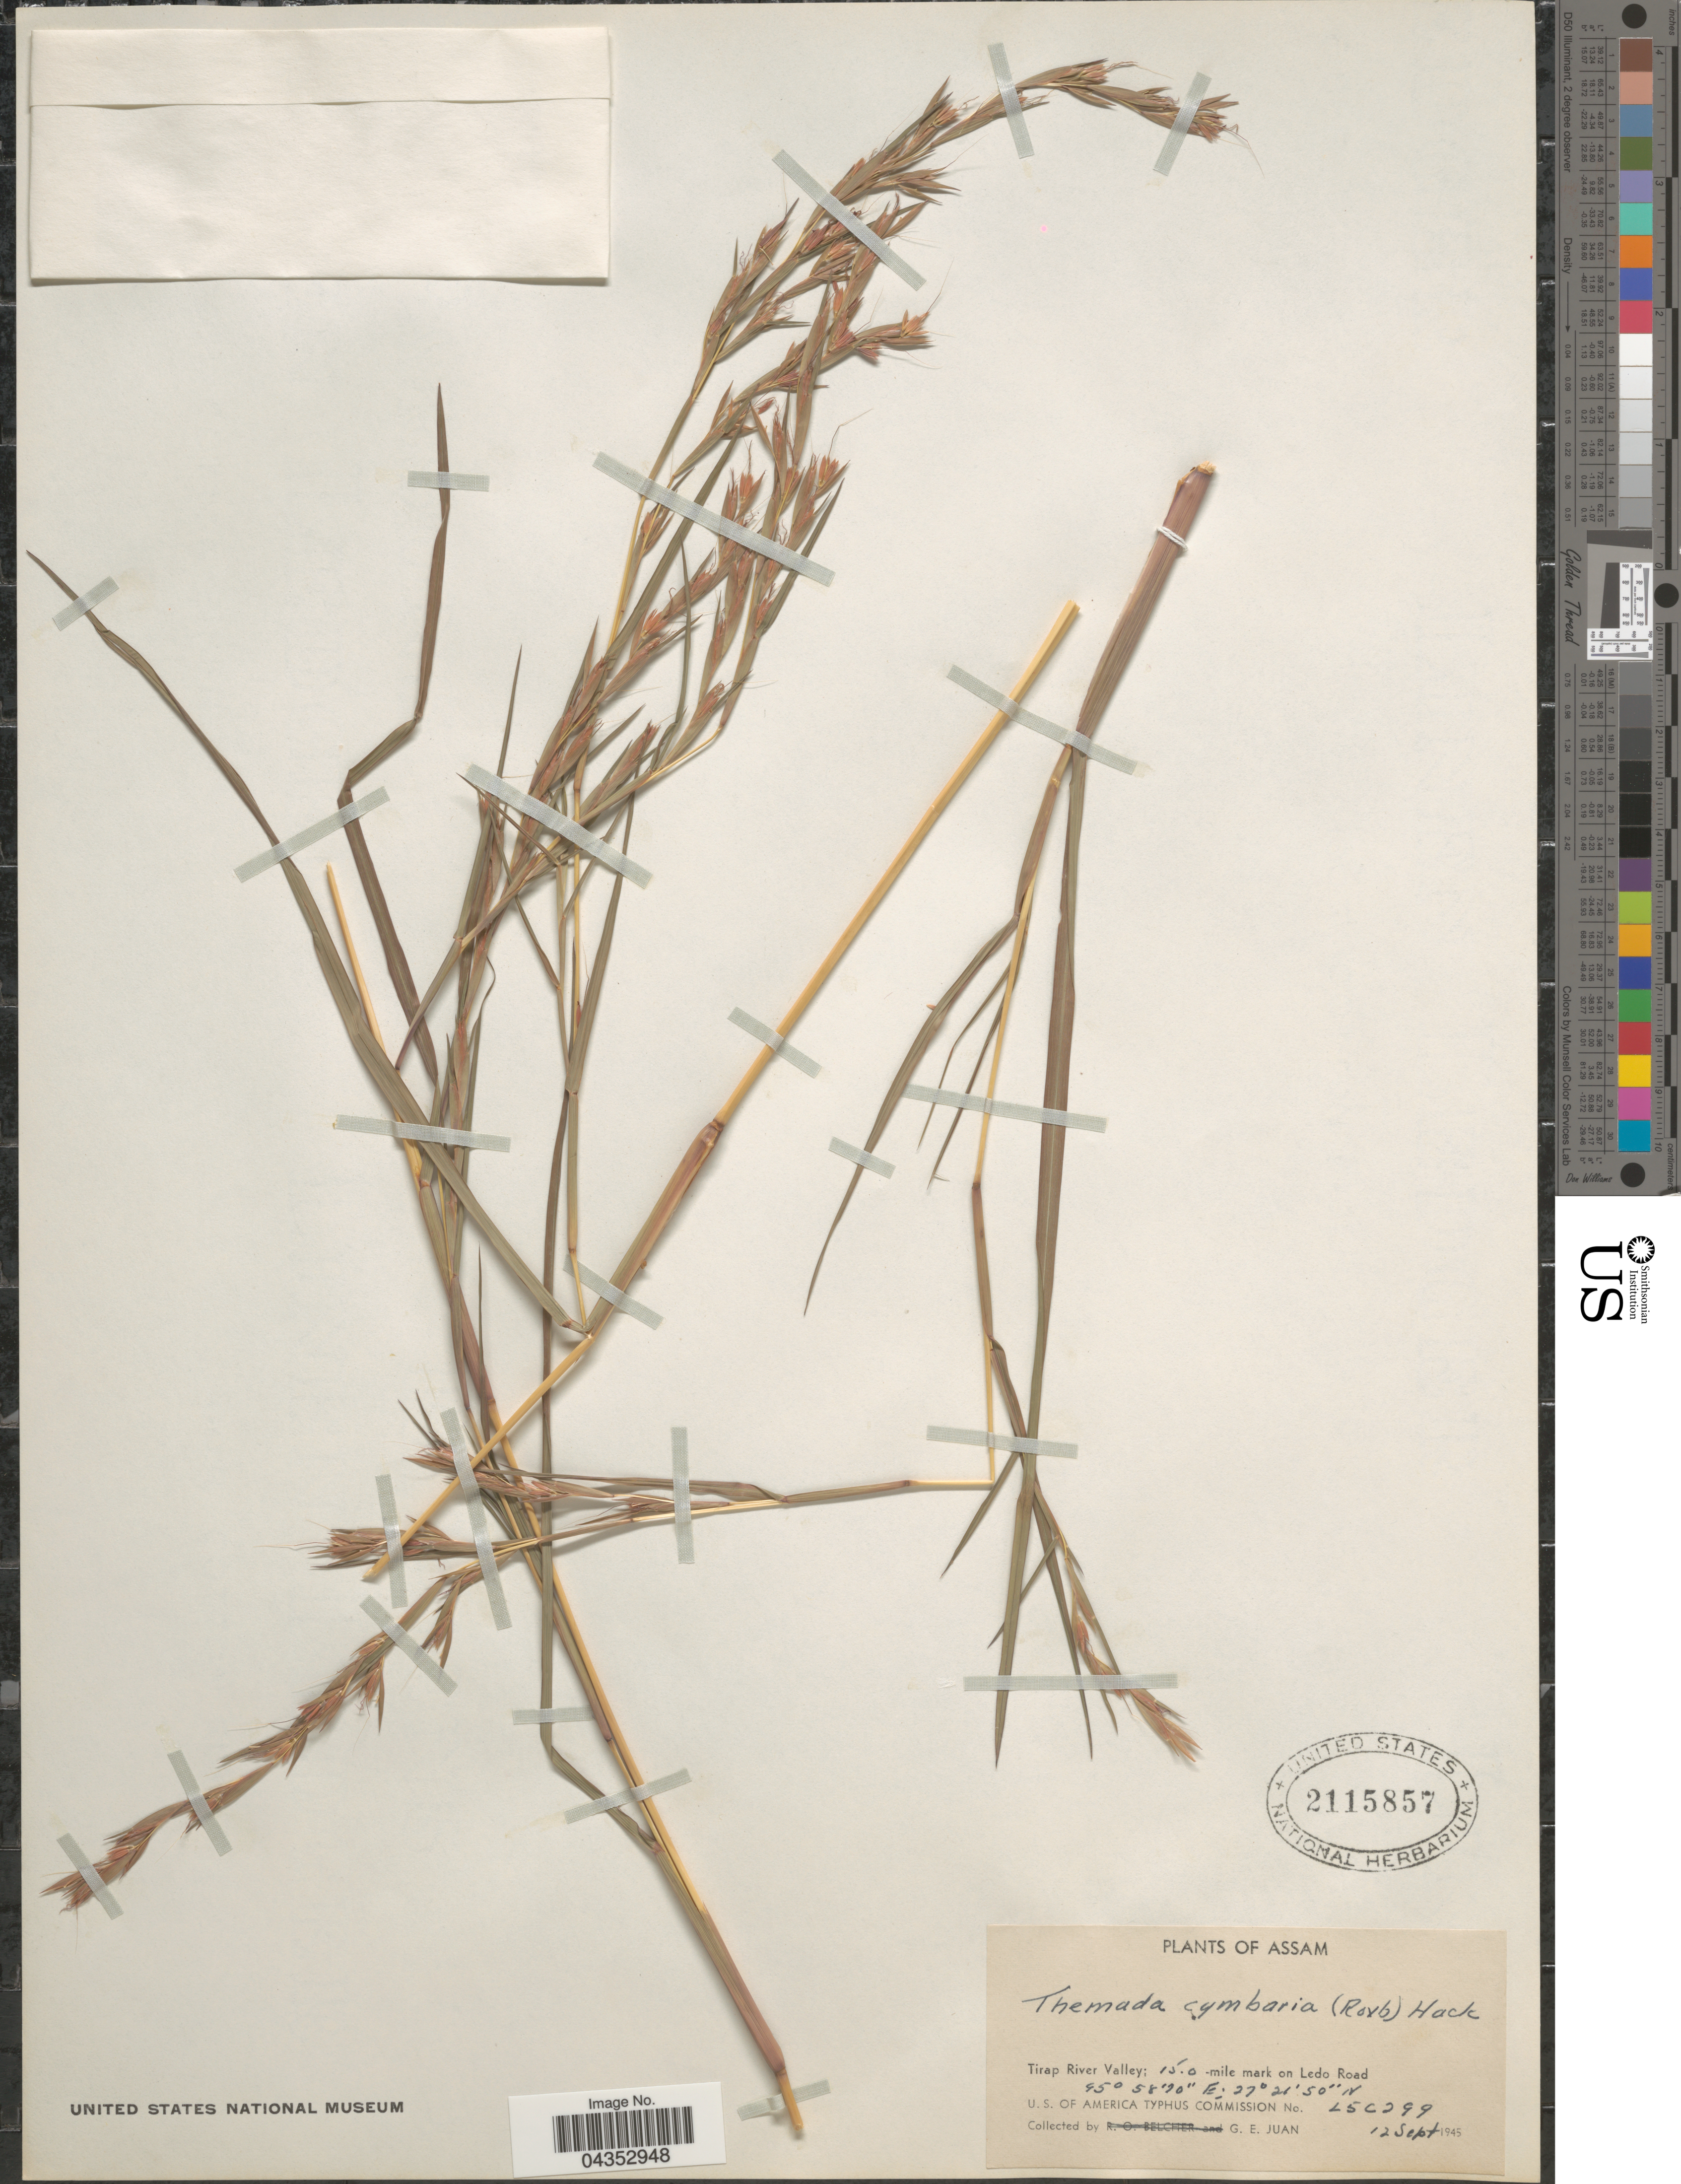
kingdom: Plantae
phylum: Tracheophyta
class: Liliopsida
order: Poales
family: Poaceae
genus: Hyparrhenia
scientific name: Hyparrhenia cymbaria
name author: (L.) Stapf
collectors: G. Juan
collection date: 1945-09-12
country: India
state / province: Assam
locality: Tirap River Valley; 15.0 mile mark on Ledo Road. U.S. of America Typhus Commission No. L5C299.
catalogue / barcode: US 2115857